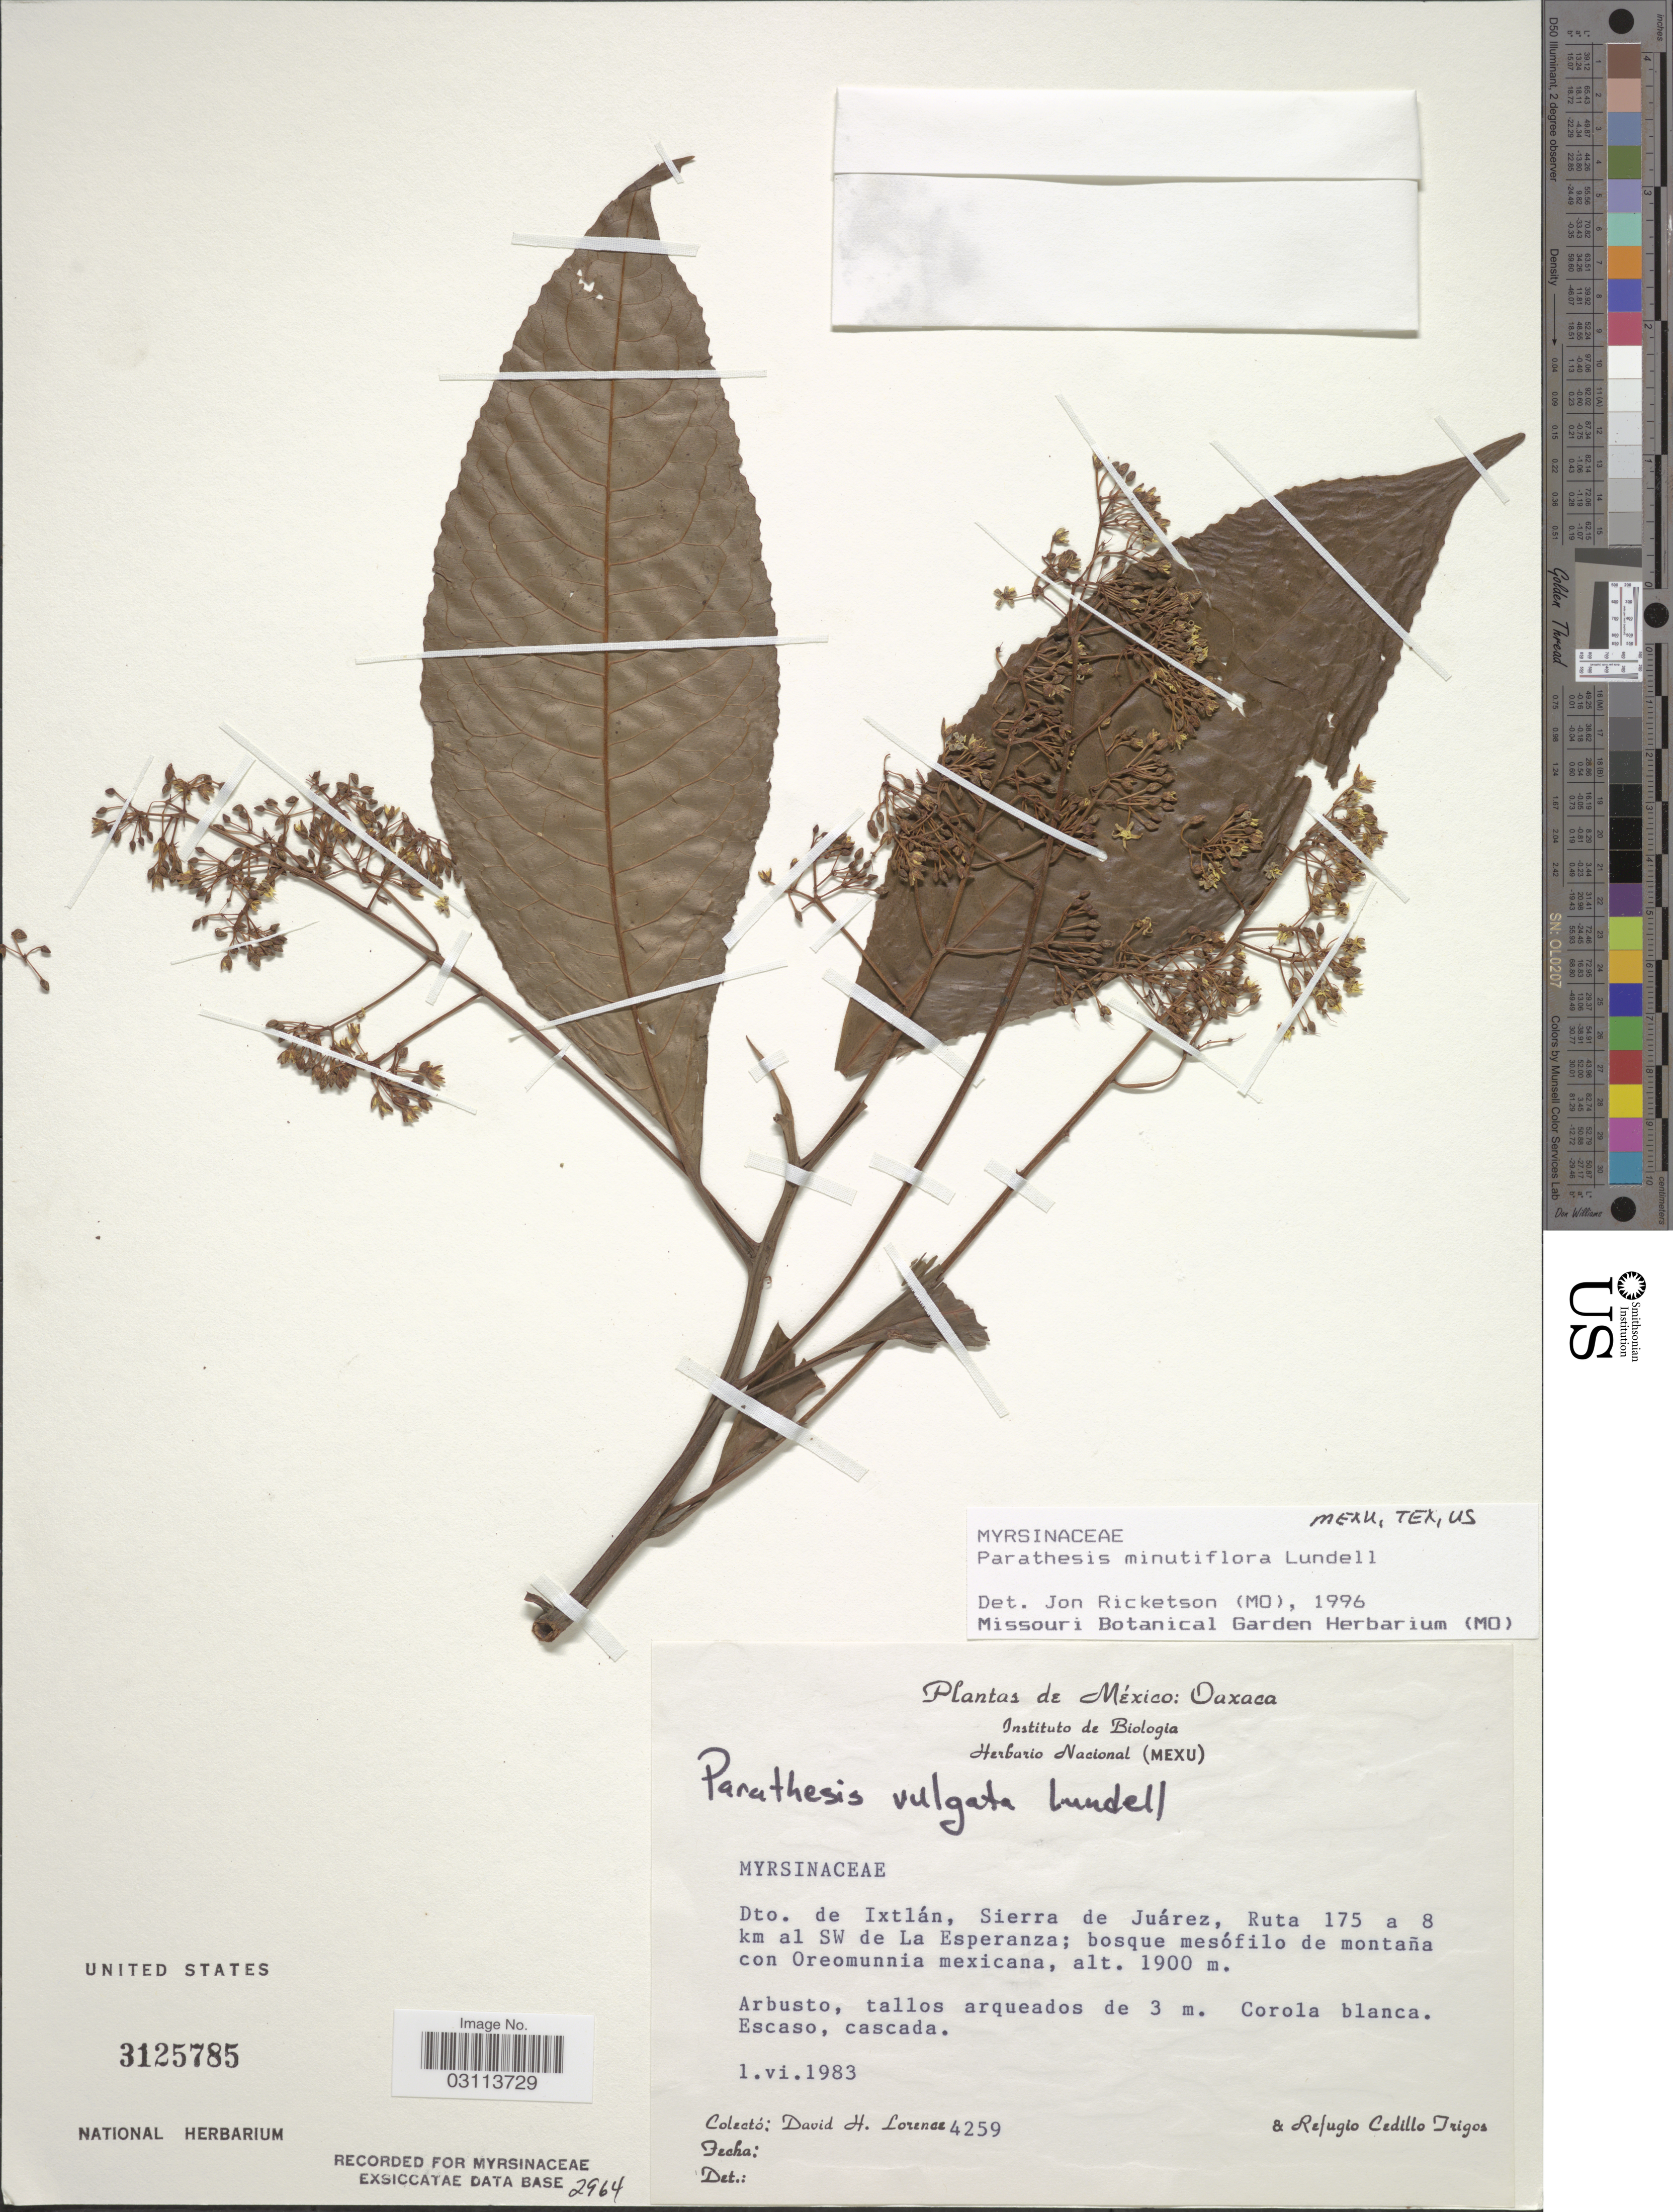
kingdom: Plantae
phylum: Tracheophyta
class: Magnoliopsida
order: Ericales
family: Primulaceae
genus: Parathesis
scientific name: Parathesis minutiflora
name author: Lundell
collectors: D. Lorence & R. CedilloT.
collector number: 4259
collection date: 1983-06-01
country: Mexico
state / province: Oaxaca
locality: Dto. de Ixtlán, Sierra de Juárez, Ruta 175 a 8 km al SW de La Esperanza.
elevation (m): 1900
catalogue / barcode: US 3125785